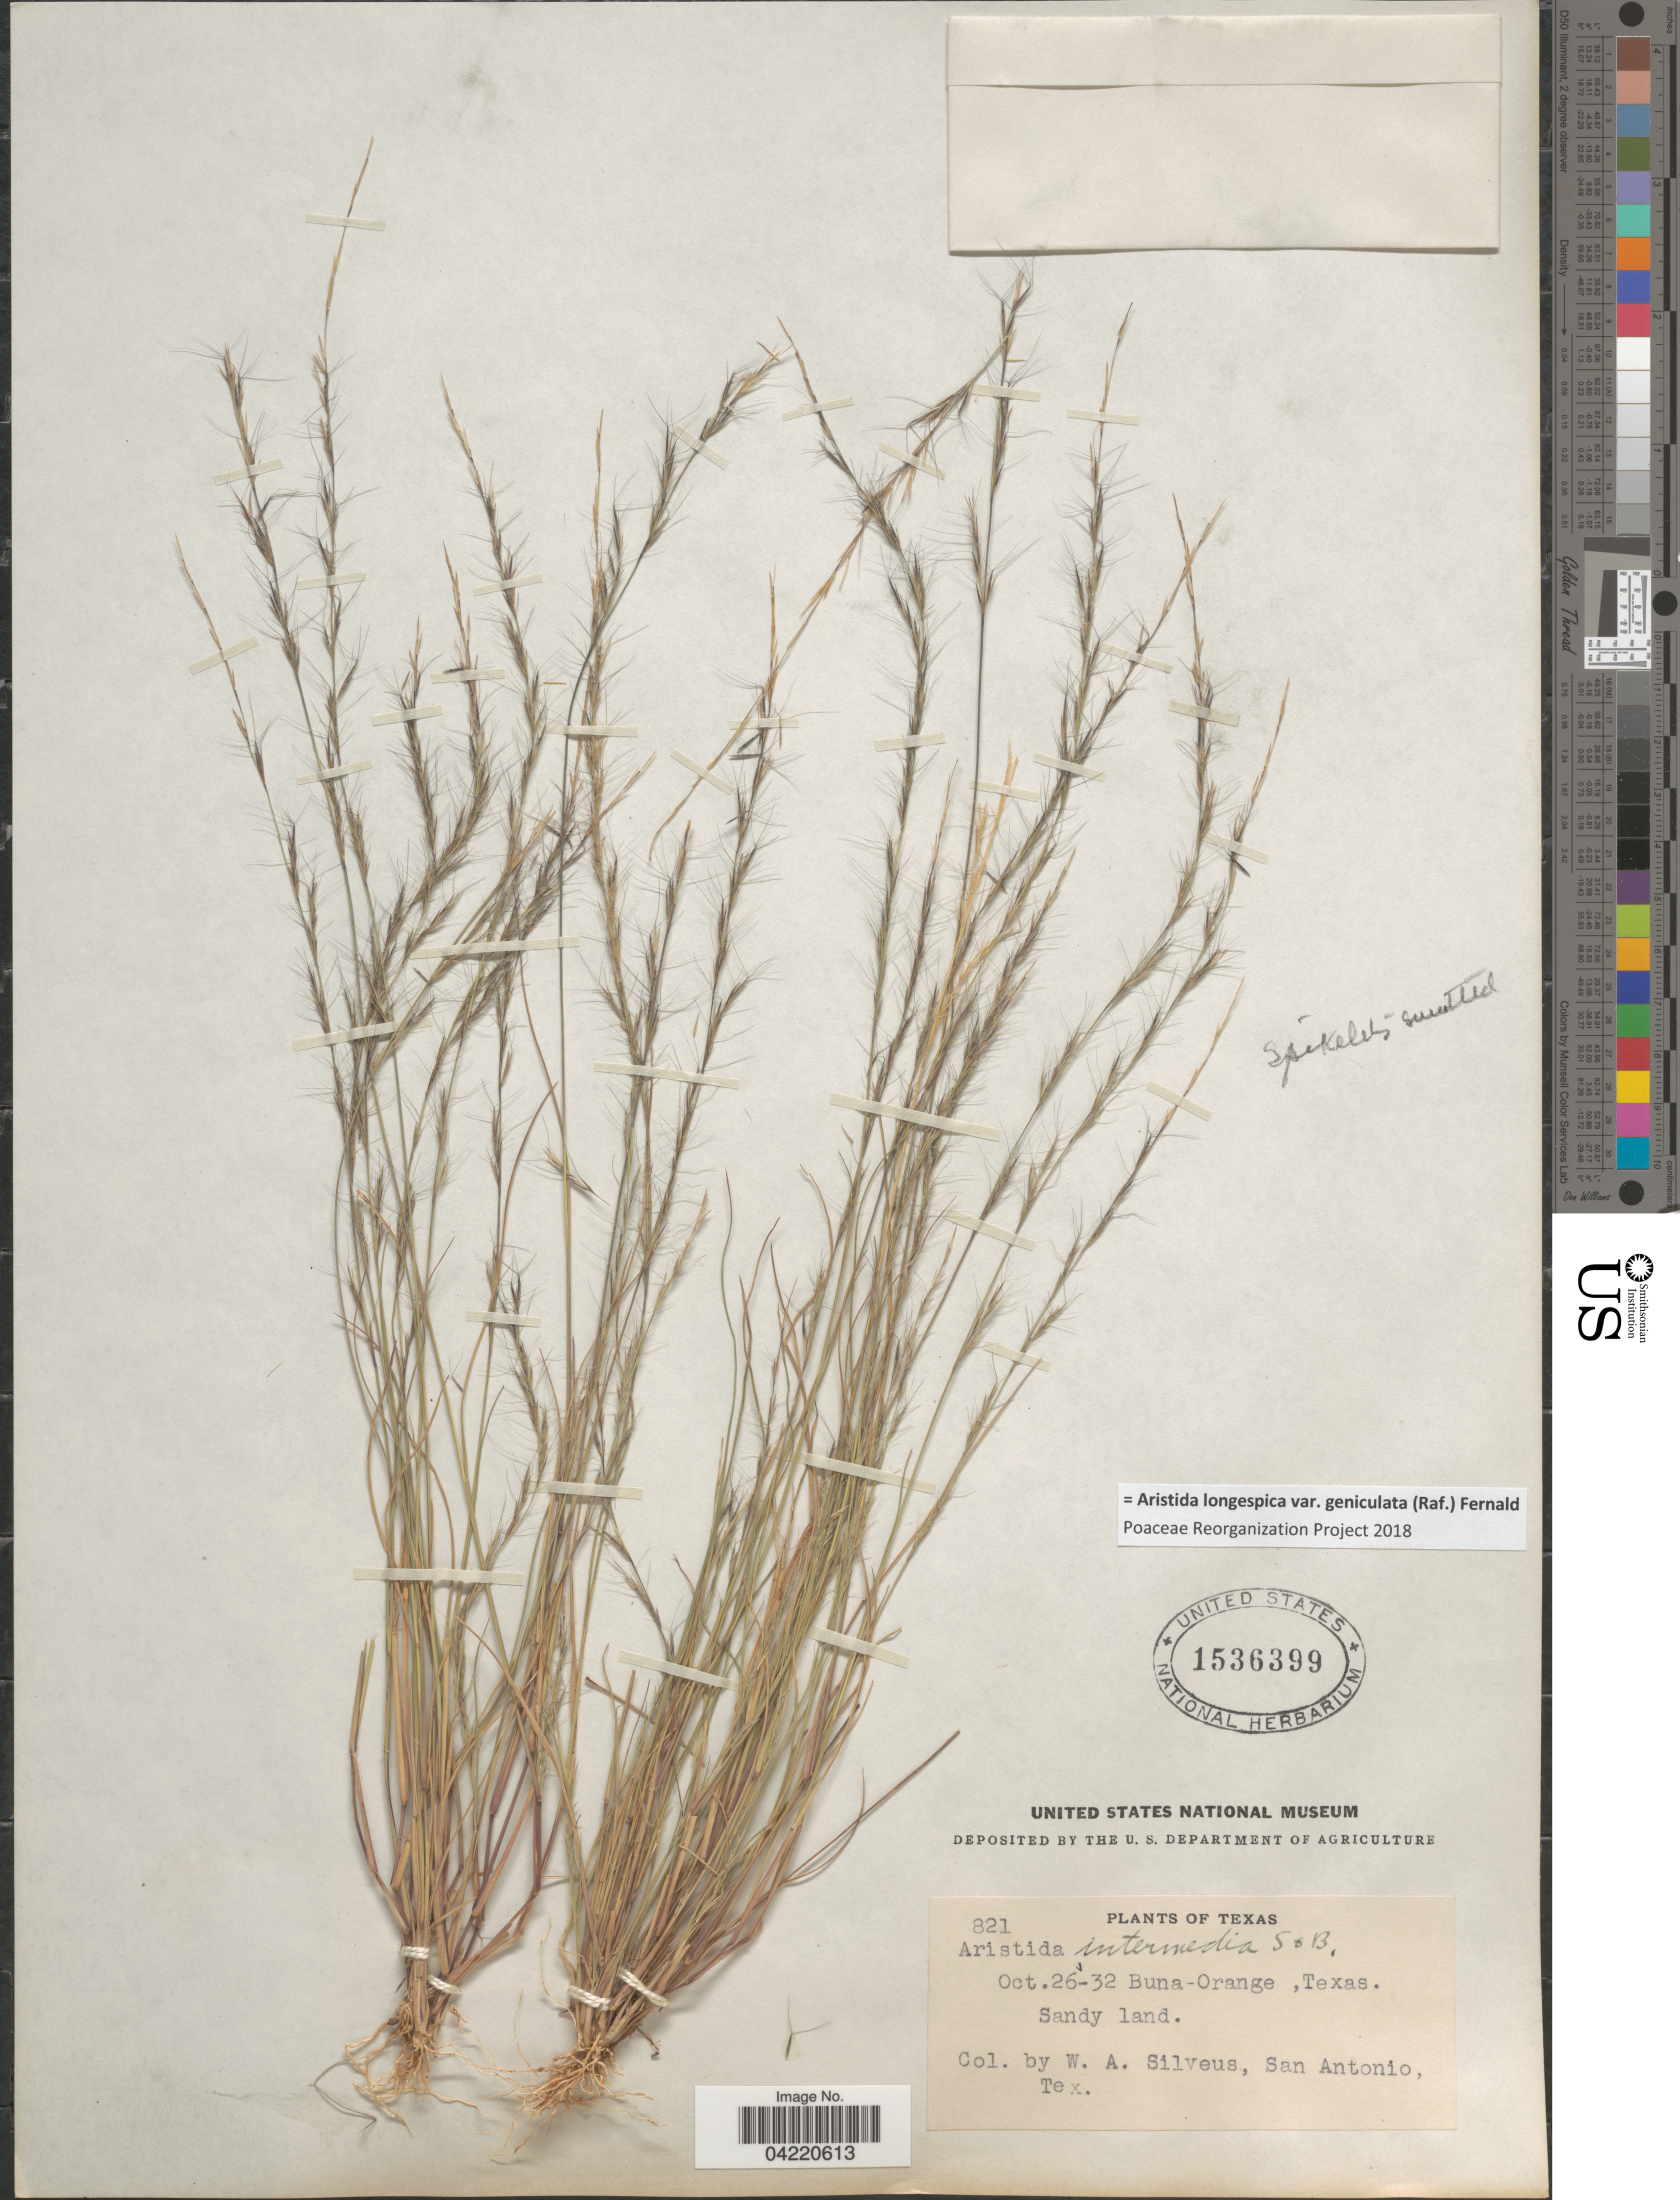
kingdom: Plantae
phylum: Tracheophyta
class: Liliopsida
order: Poales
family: Poaceae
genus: Aristida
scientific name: Aristida longespica var. geniculata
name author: (Raf.) Fernald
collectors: W. Silveus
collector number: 821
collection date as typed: Transcribed d/m/y: 26/10/32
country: United States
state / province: Texas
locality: Buna-Orange.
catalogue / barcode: US 1536399